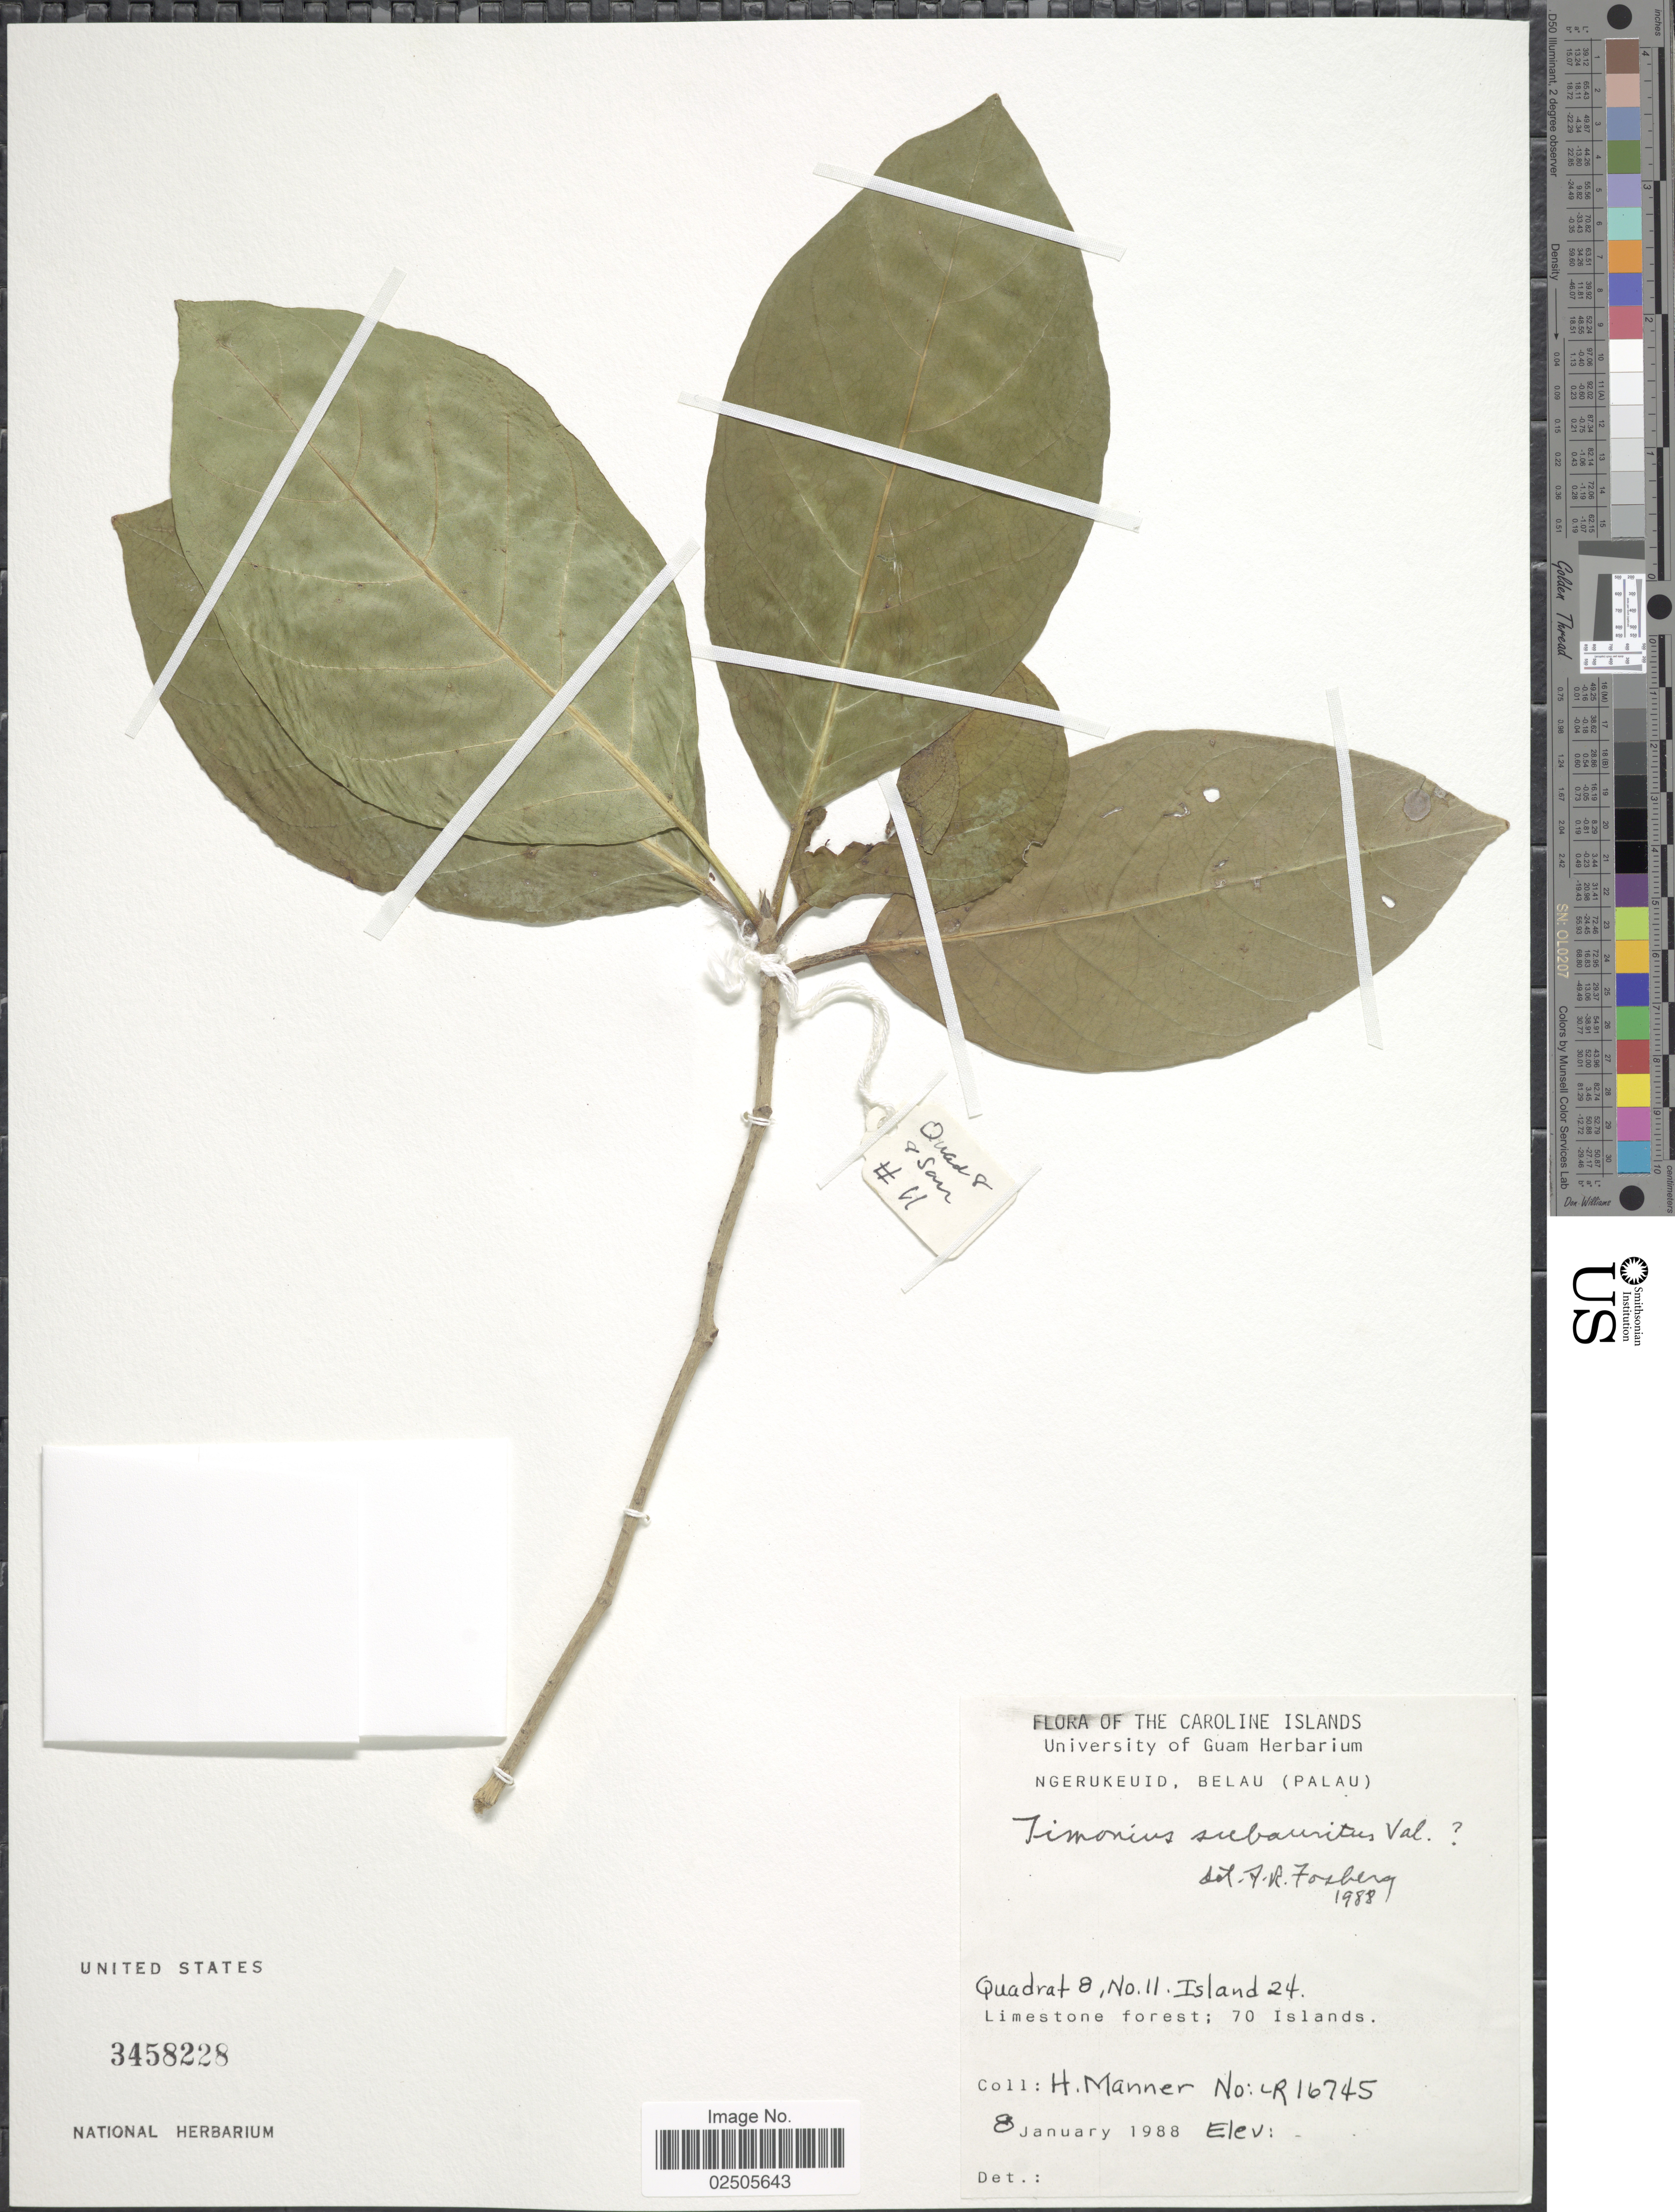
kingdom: Plantae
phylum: Tracheophyta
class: Magnoliopsida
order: Gentianales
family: Rubiaceae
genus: Timonius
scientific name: Timonius subauritus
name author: Valeton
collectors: H. Manner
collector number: LR16745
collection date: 1988-01-08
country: Palau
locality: The Caroline Islands, Ngerukeuid, Belau (Palau) Quadrat 8, No.11, Island 24, Limestone forest; 70 Islands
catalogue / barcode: US 3458228